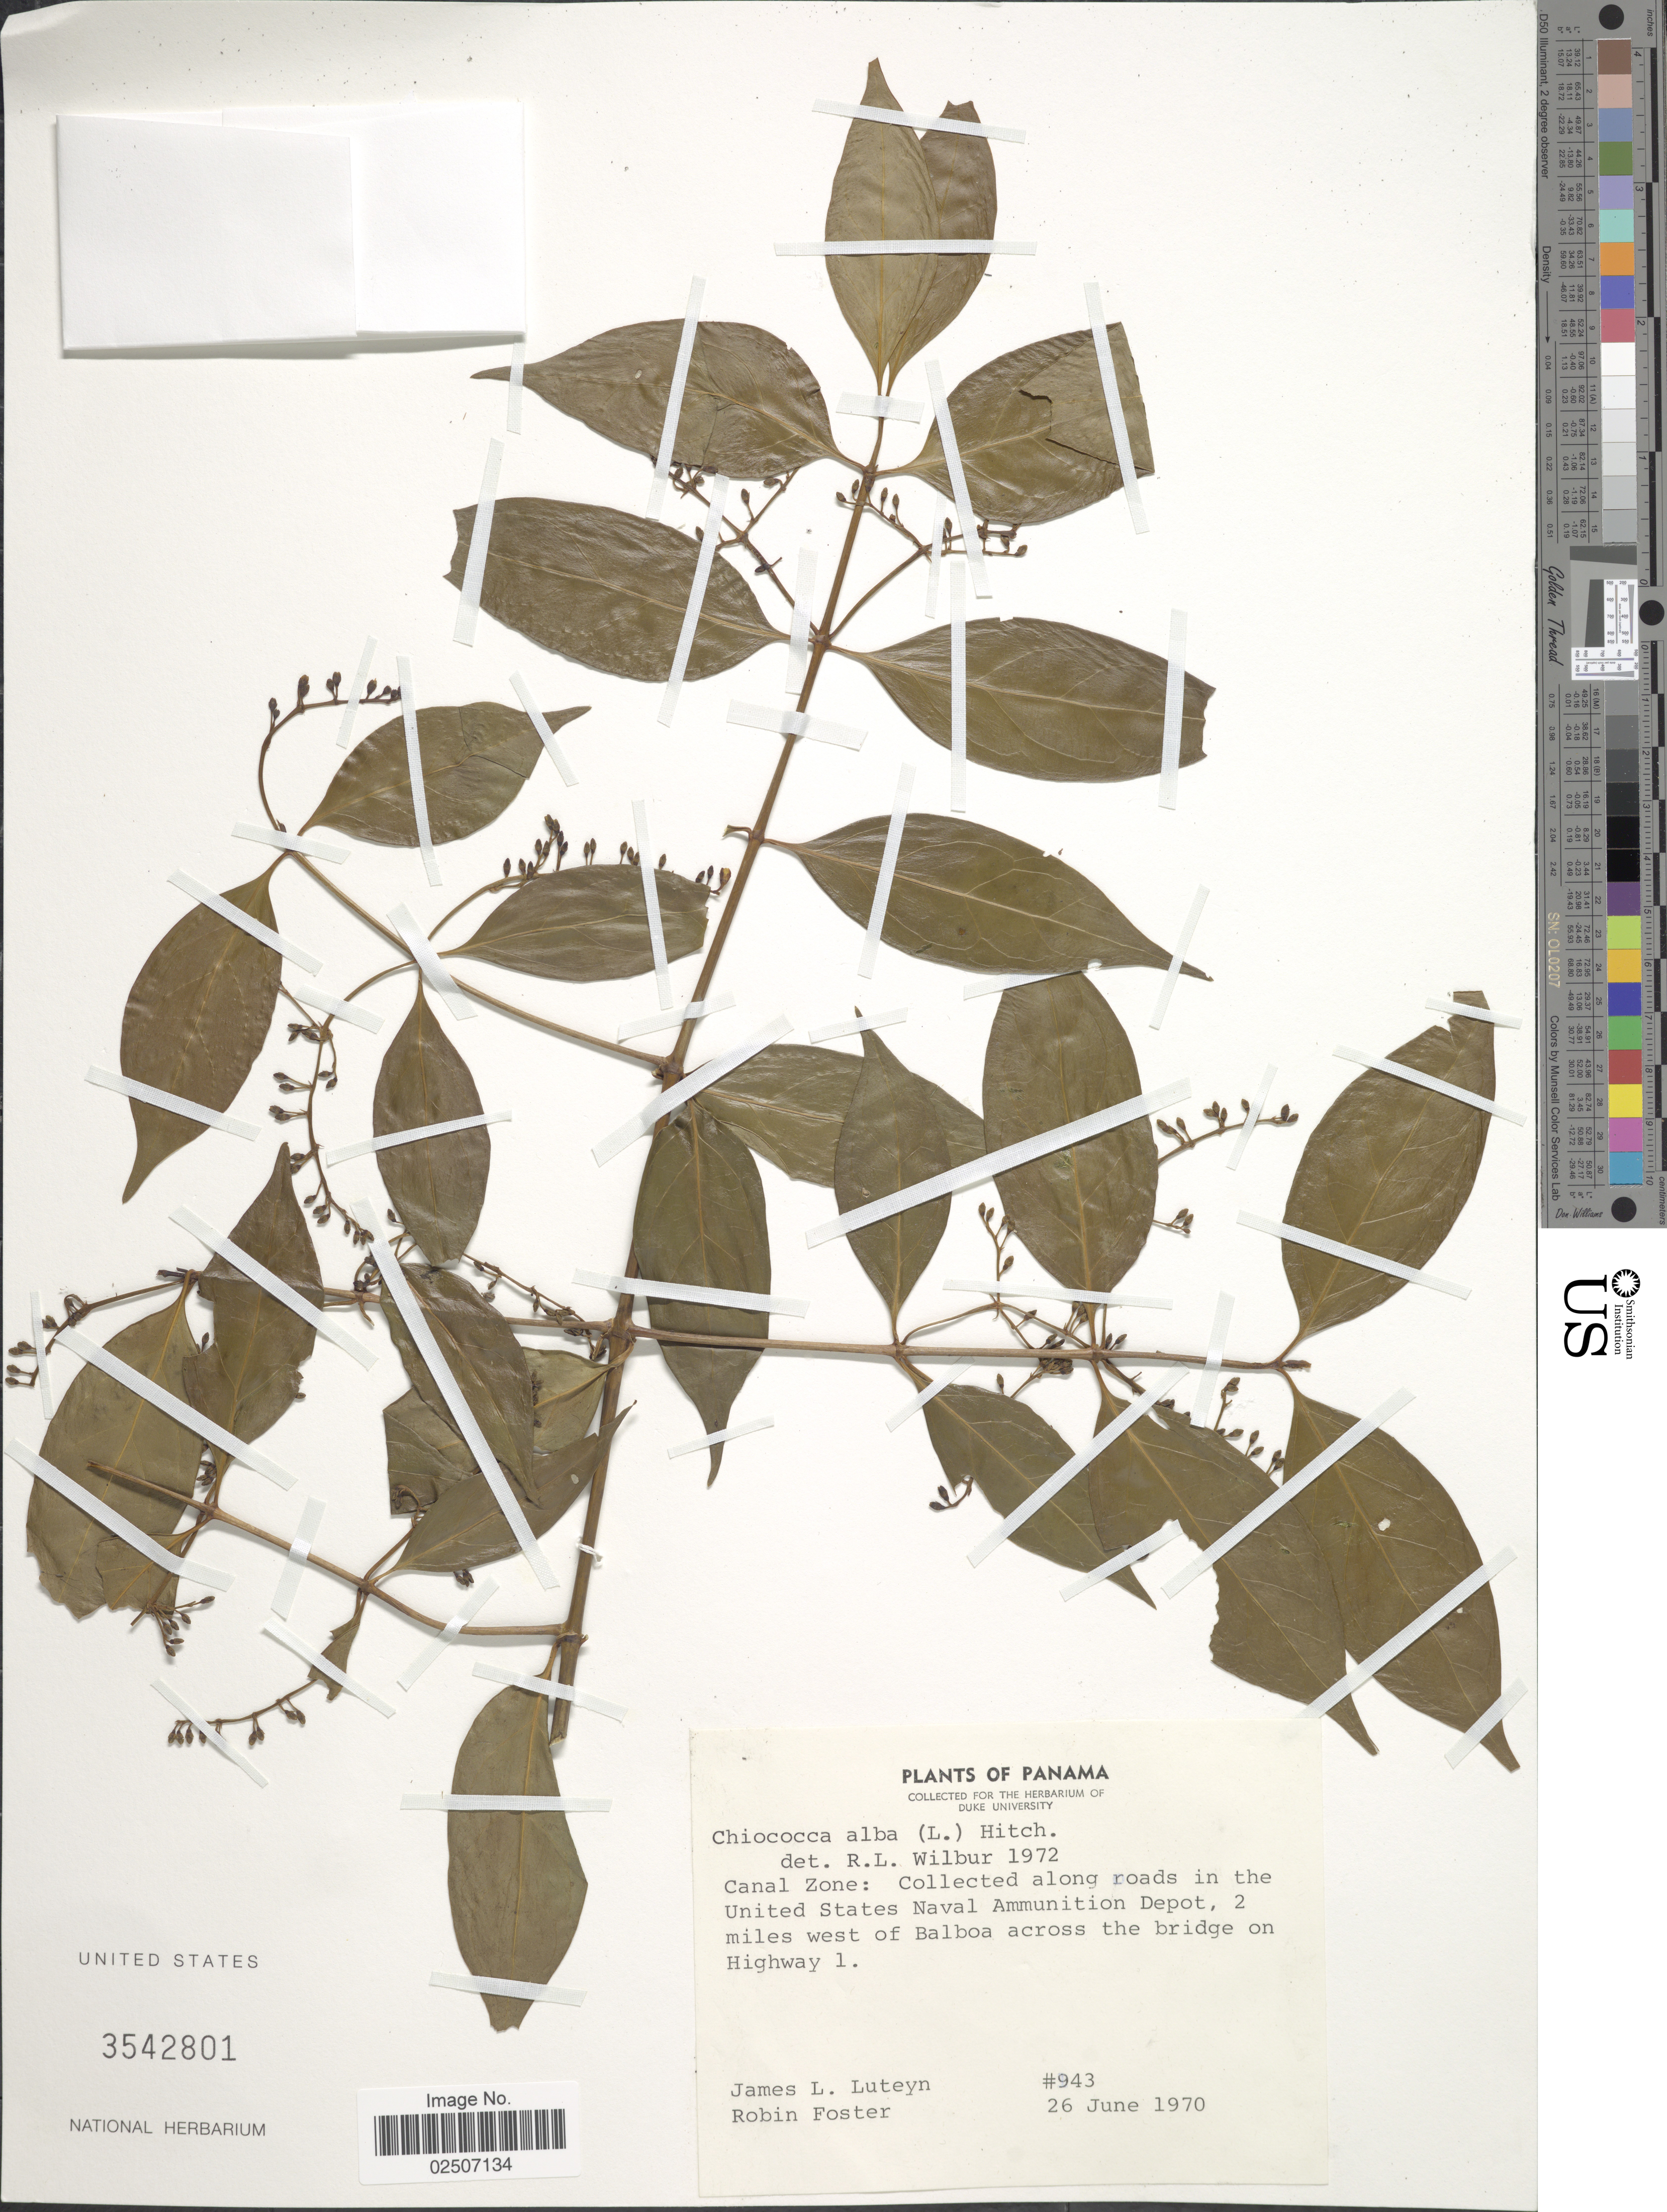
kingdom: Plantae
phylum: Tracheophyta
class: Magnoliopsida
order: Gentianales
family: Rubiaceae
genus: Chiococca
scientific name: Chiococca alba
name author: (L.) Hitchc.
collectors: J. L. Luteyn & R. B. Foster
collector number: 943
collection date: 1970-06-26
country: Panama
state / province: Colón / Panamá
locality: Canal Zone: Collected along roads in the United States Naval Ammunition Depot, 2 miles west of Balboa across the bridge on Highway 1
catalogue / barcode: US 3542801